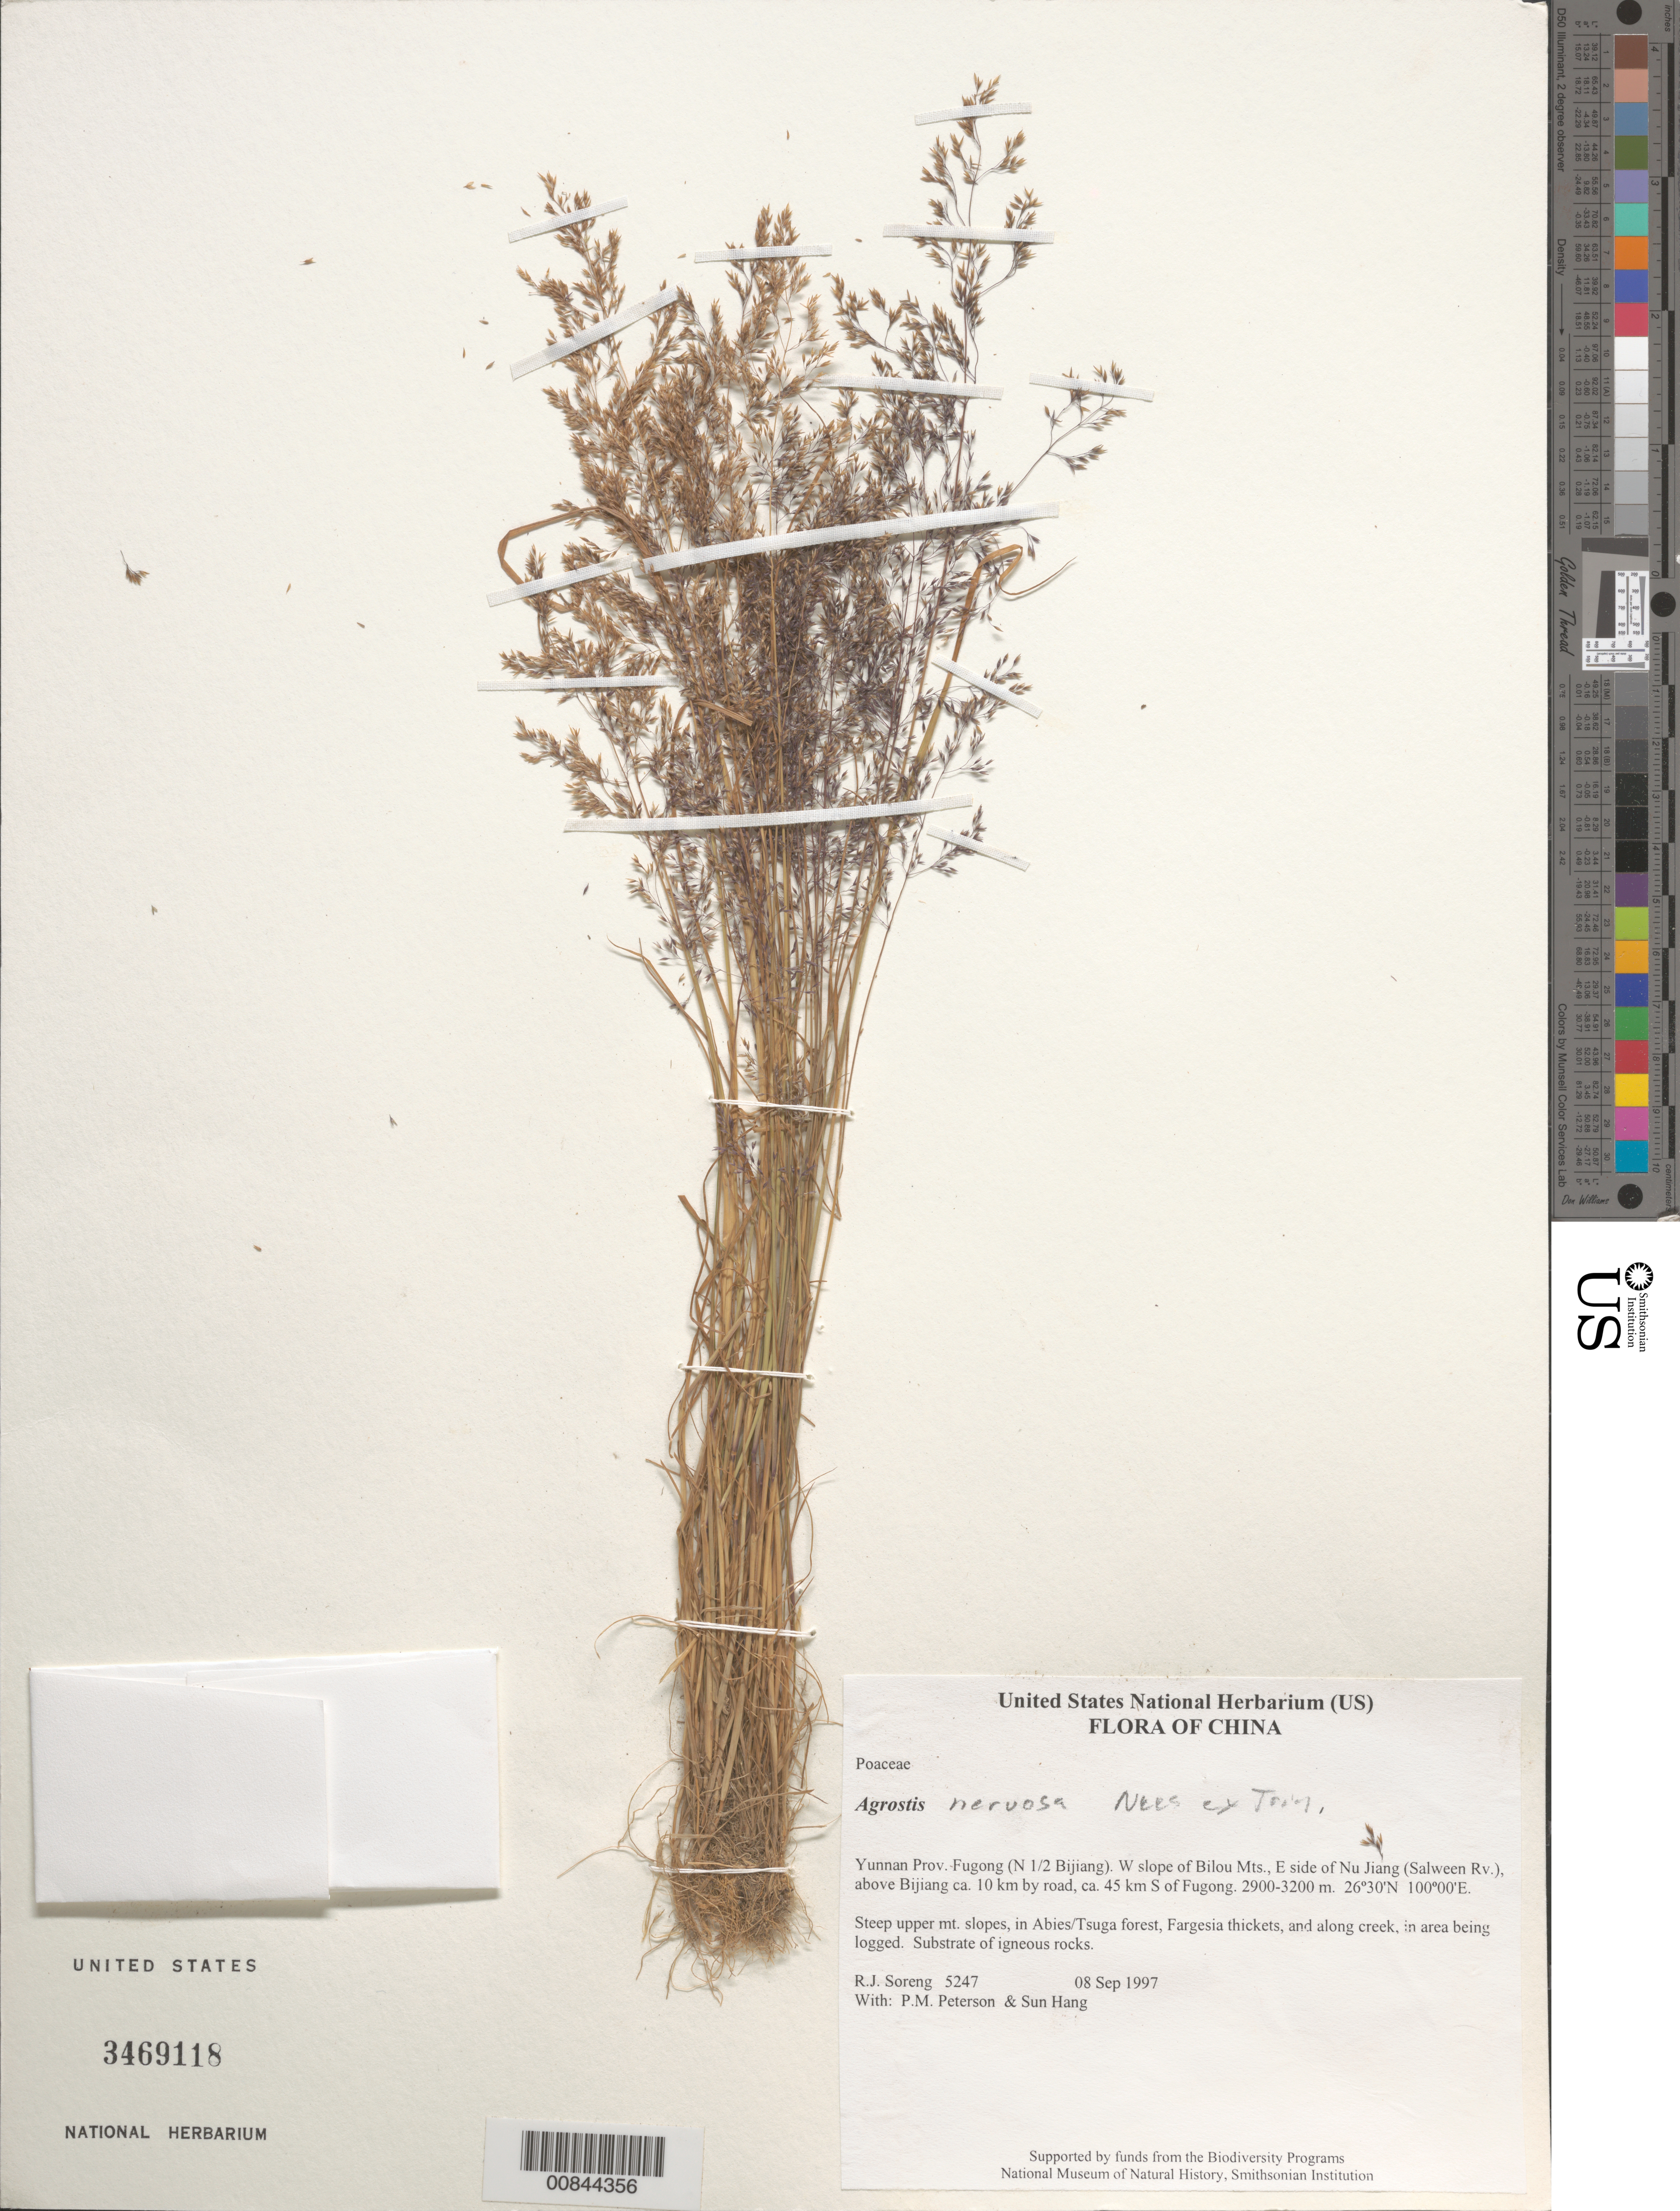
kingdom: Plantae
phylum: Tracheophyta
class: Liliopsida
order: Poales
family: Poaceae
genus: Agrostis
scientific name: Agrostis nervosa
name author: Nees ex Trin.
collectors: R. J. Soreng, P. M. Peterson & Sun Hang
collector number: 5247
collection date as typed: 08 Sep 1997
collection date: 1997-09-08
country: China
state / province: Yunnan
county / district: Fugong (N 1/2 Bijiang)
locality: W slope of Bilou Mts., E side of Nu Jiang (Salween Rv.), above Bijiang ca. 10 km by road, ca. 45 km S of Fugong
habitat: Steep upper mt. slopes, in Abies/Tsuga forest, Fargesia thickets, and along creek, in area being logged. Substrate of igneou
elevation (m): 2900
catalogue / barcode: US 3469118